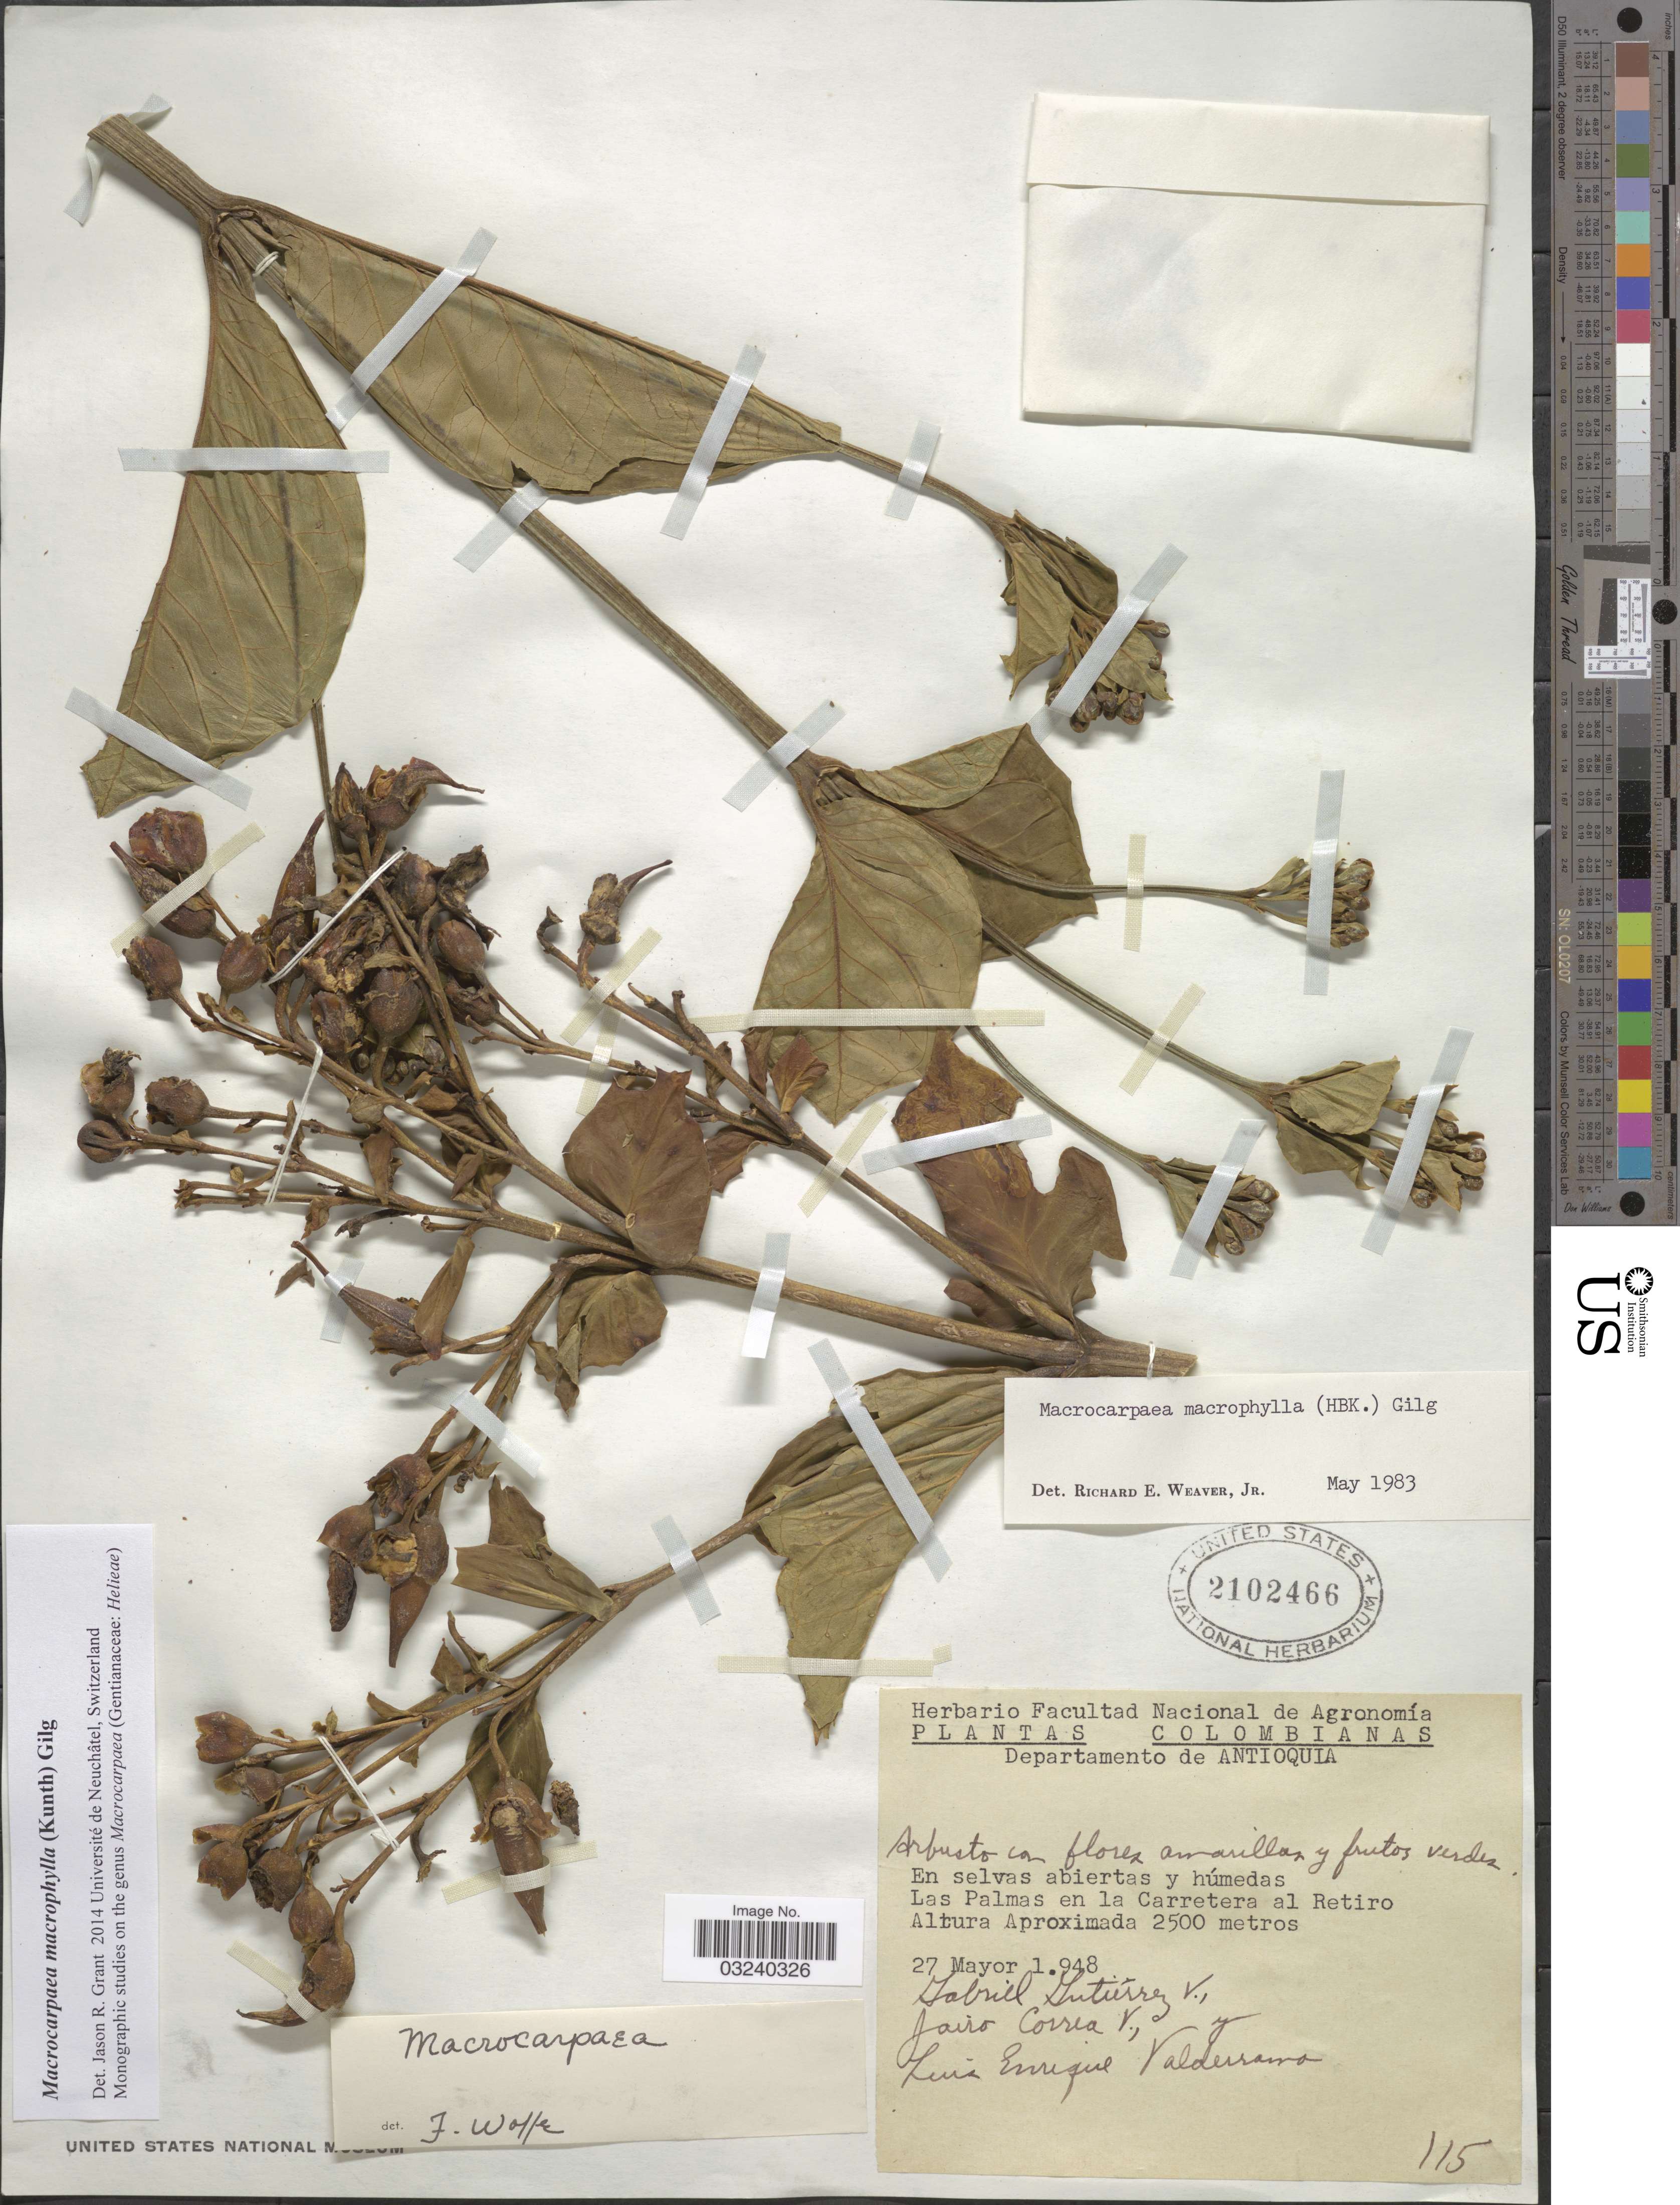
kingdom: Plantae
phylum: Tracheophyta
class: Magnoliopsida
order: Gentianales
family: Gentianaceae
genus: Macrocarpaea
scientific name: Macrocarpaea macrophylla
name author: (Kunth) Gilg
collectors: G. Gutiérrez V., J. Correa & L. Valderrama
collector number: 115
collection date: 1948-05-27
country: Colombia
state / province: Antioquia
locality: Departamento de Antioquia. En selvas abiertas y húmedas. Las Palmas en la Carretera al Retiro.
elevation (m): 2500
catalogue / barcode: US 2102466